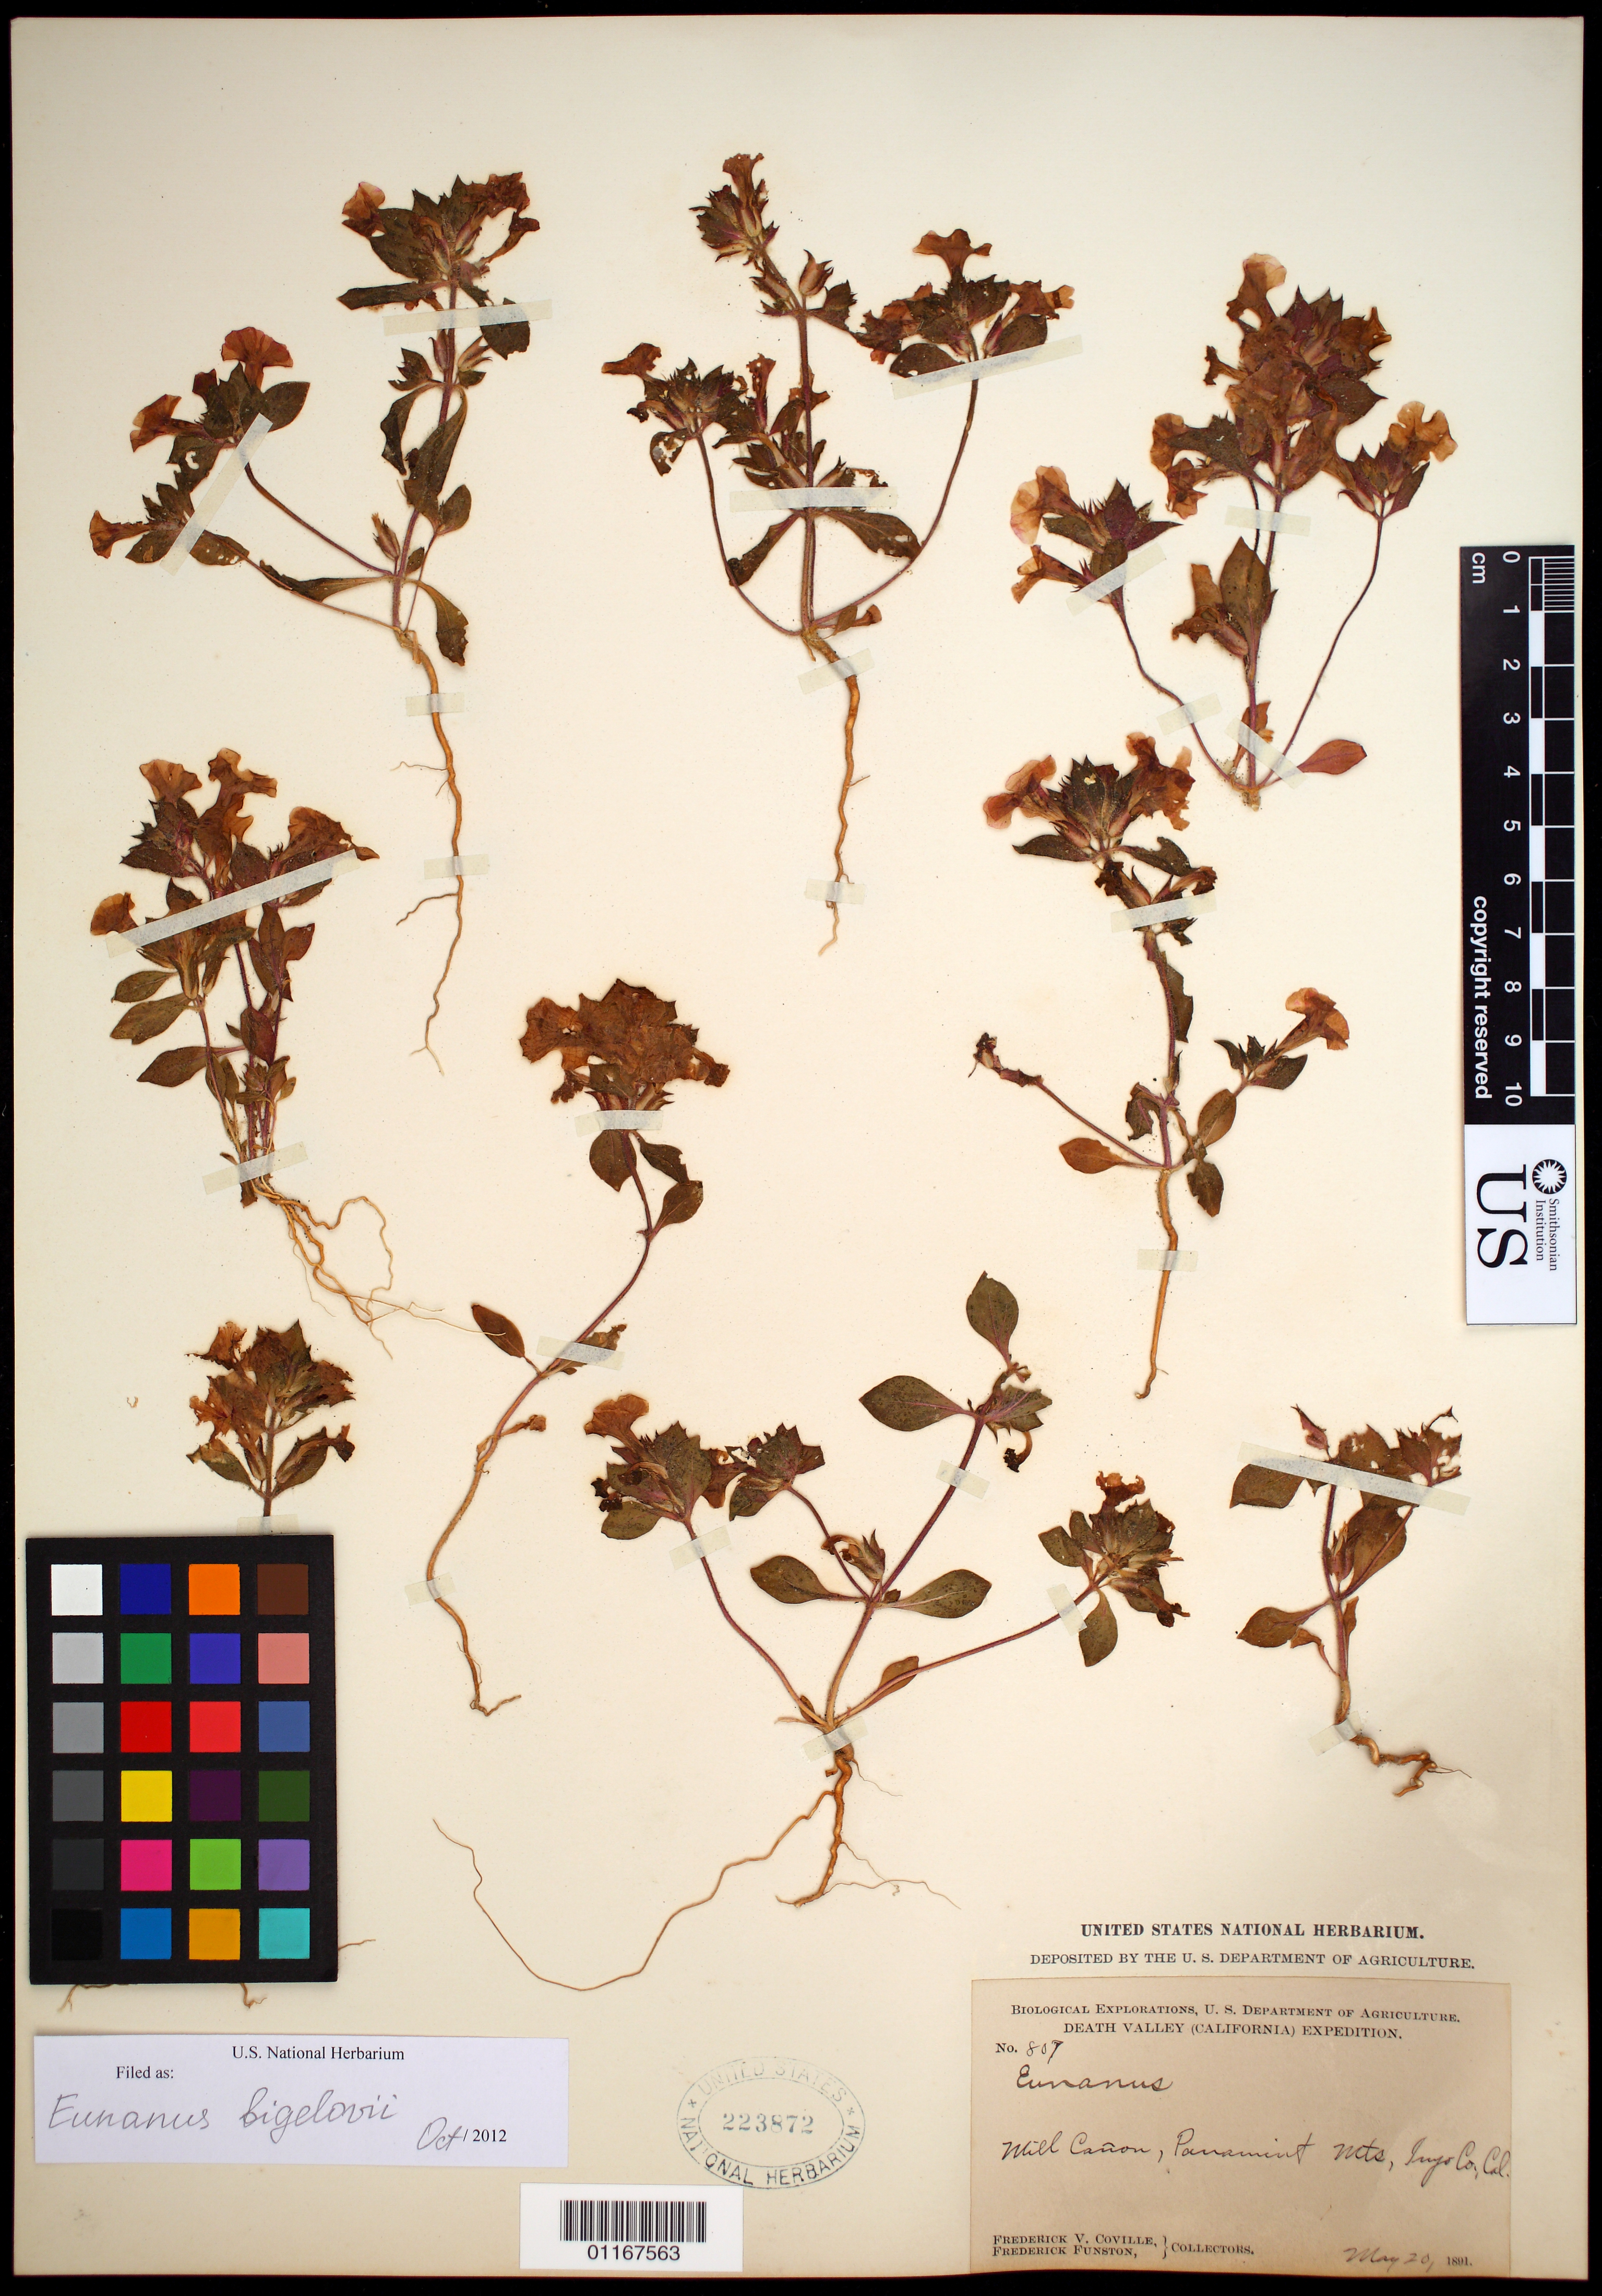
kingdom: Plantae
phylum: Tracheophyta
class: Magnoliopsida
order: Lamiales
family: Phrymaceae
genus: Eunanus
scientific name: Eunanus bigelovii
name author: A. Gray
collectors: F. V. Coville & F. Funston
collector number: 807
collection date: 1891-05-20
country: United States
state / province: California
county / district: Inyo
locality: Mill Canyon, Panamint Mts.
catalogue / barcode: US 223872